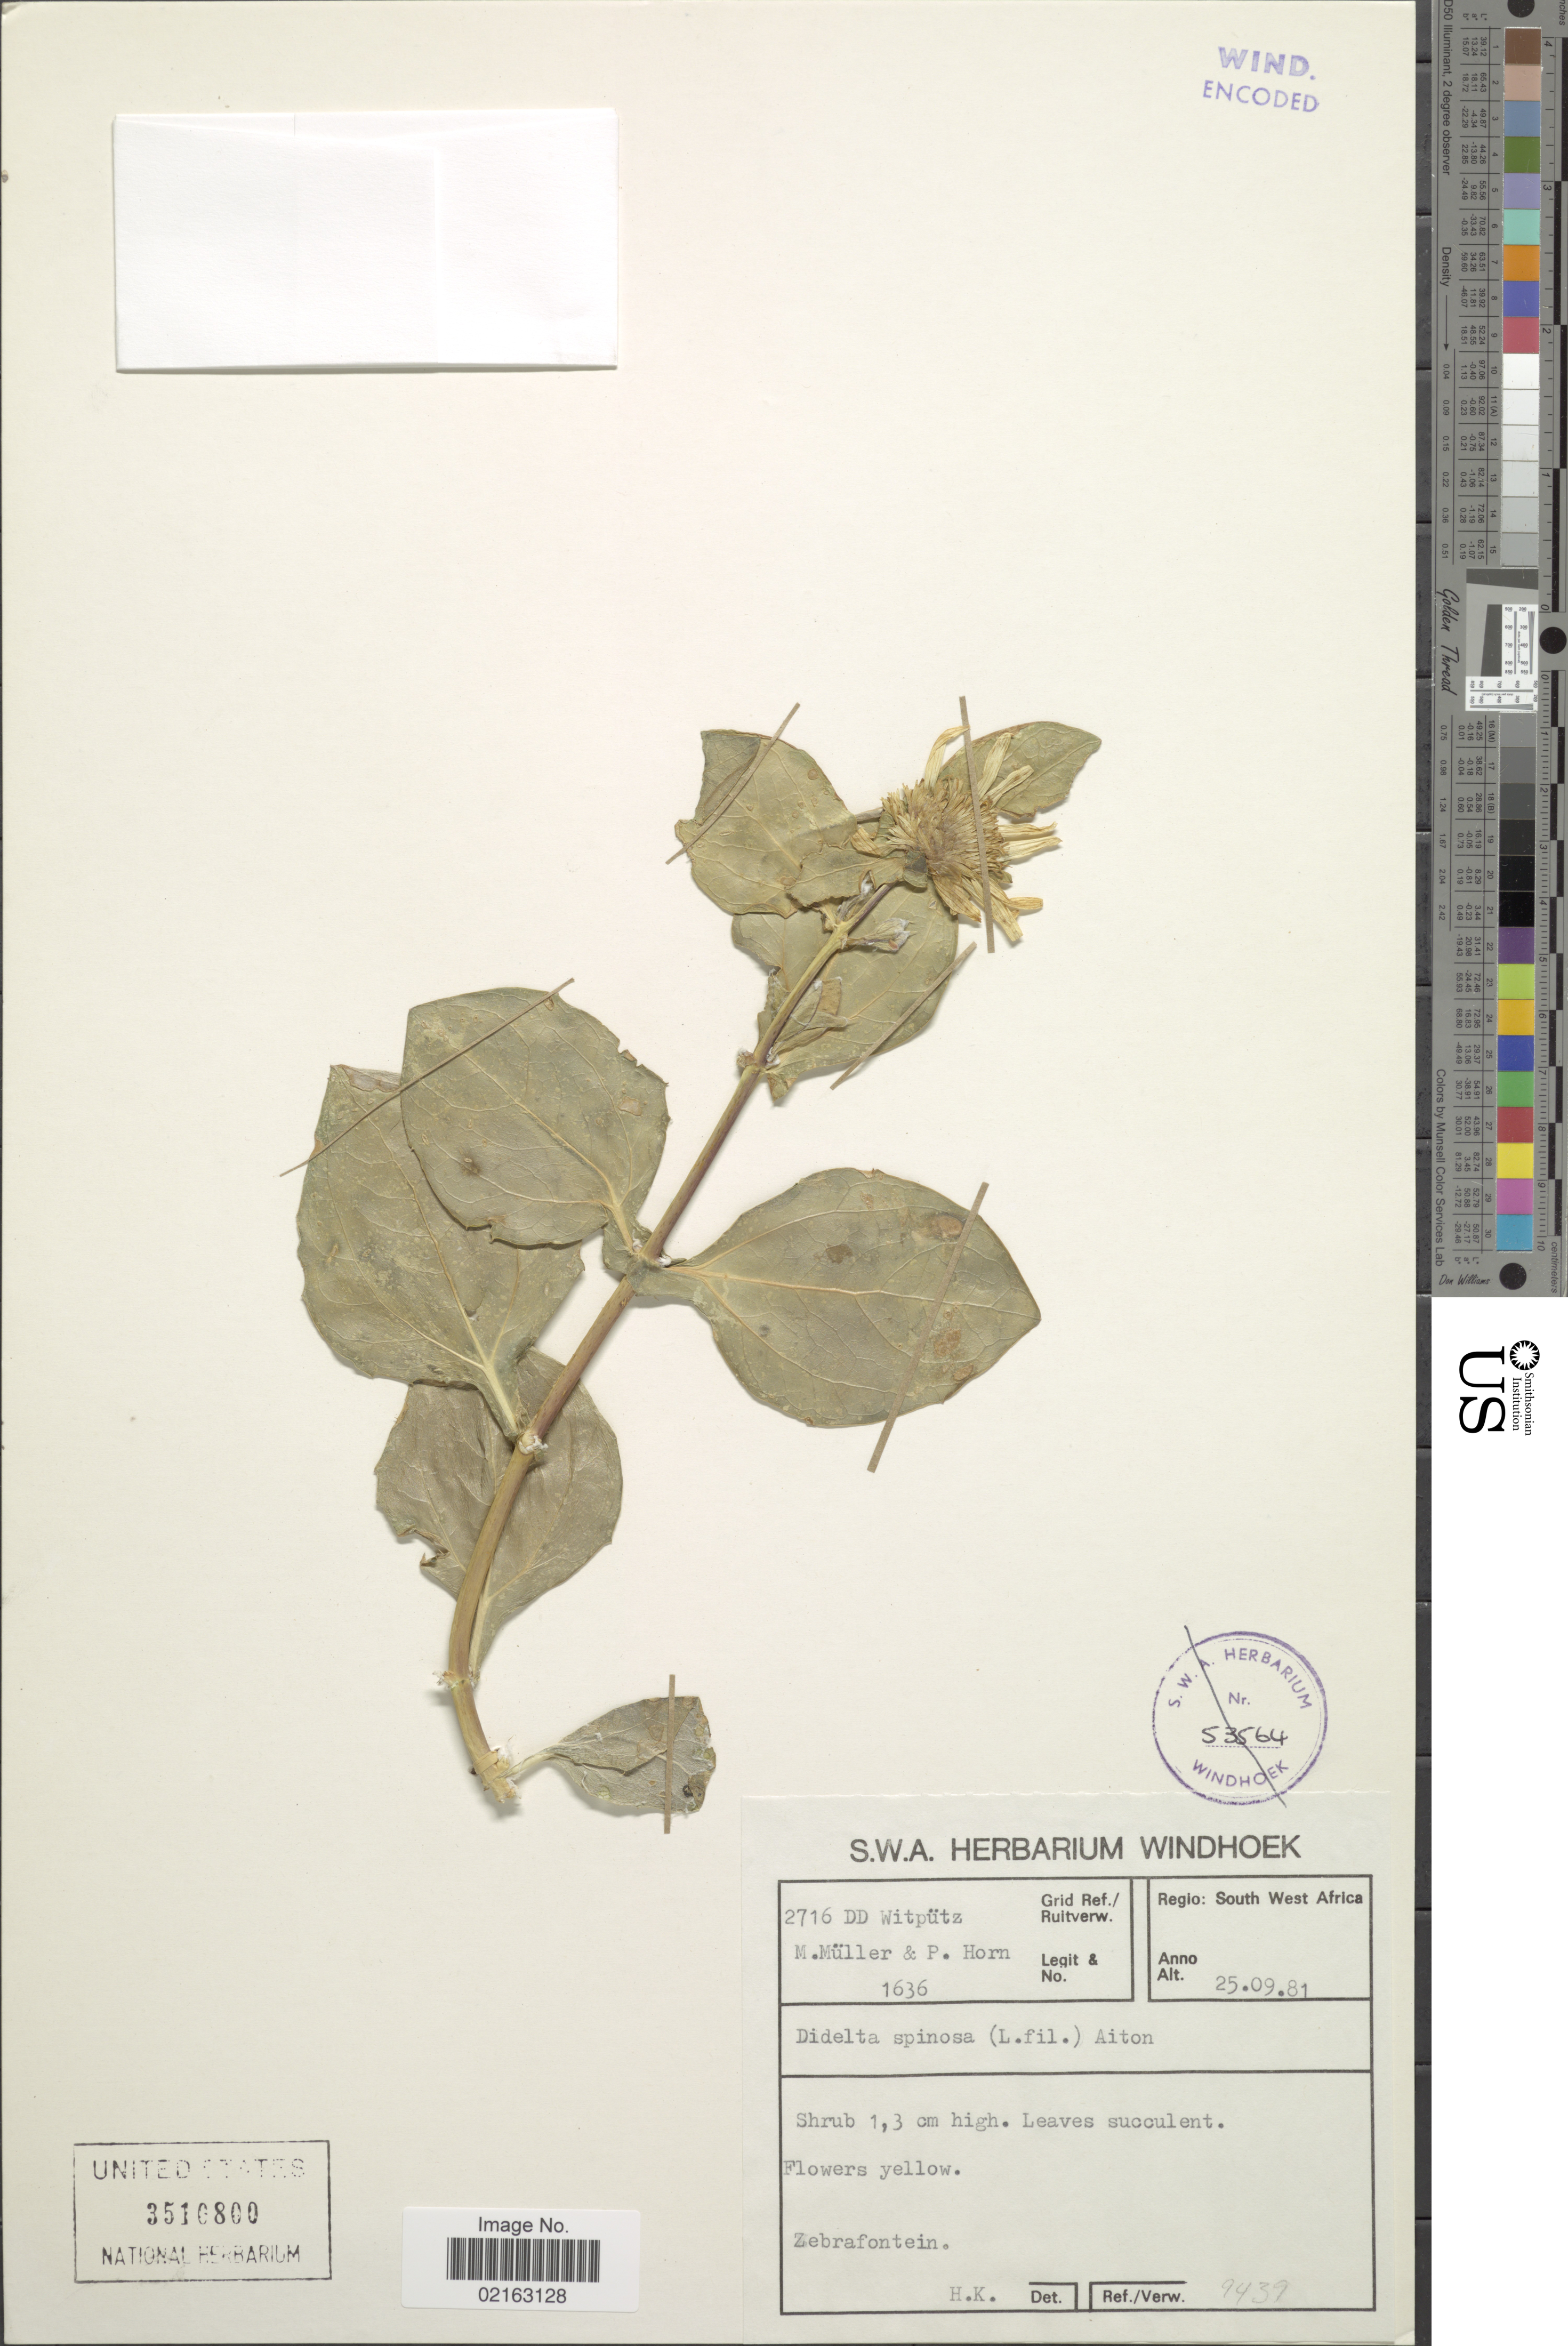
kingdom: Plantae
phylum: Tracheophyta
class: Magnoliopsida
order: Asterales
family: Asteraceae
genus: Didelta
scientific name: Didelta spinosa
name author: (L. f.) Aiton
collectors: M. Muller & P. Horn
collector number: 1636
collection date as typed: Transcribed d/m/y: 25/9/81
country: South Africa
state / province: Western Cape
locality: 2716 DD Witpütz. South West Africa. Zebrafontein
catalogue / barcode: US 3510800